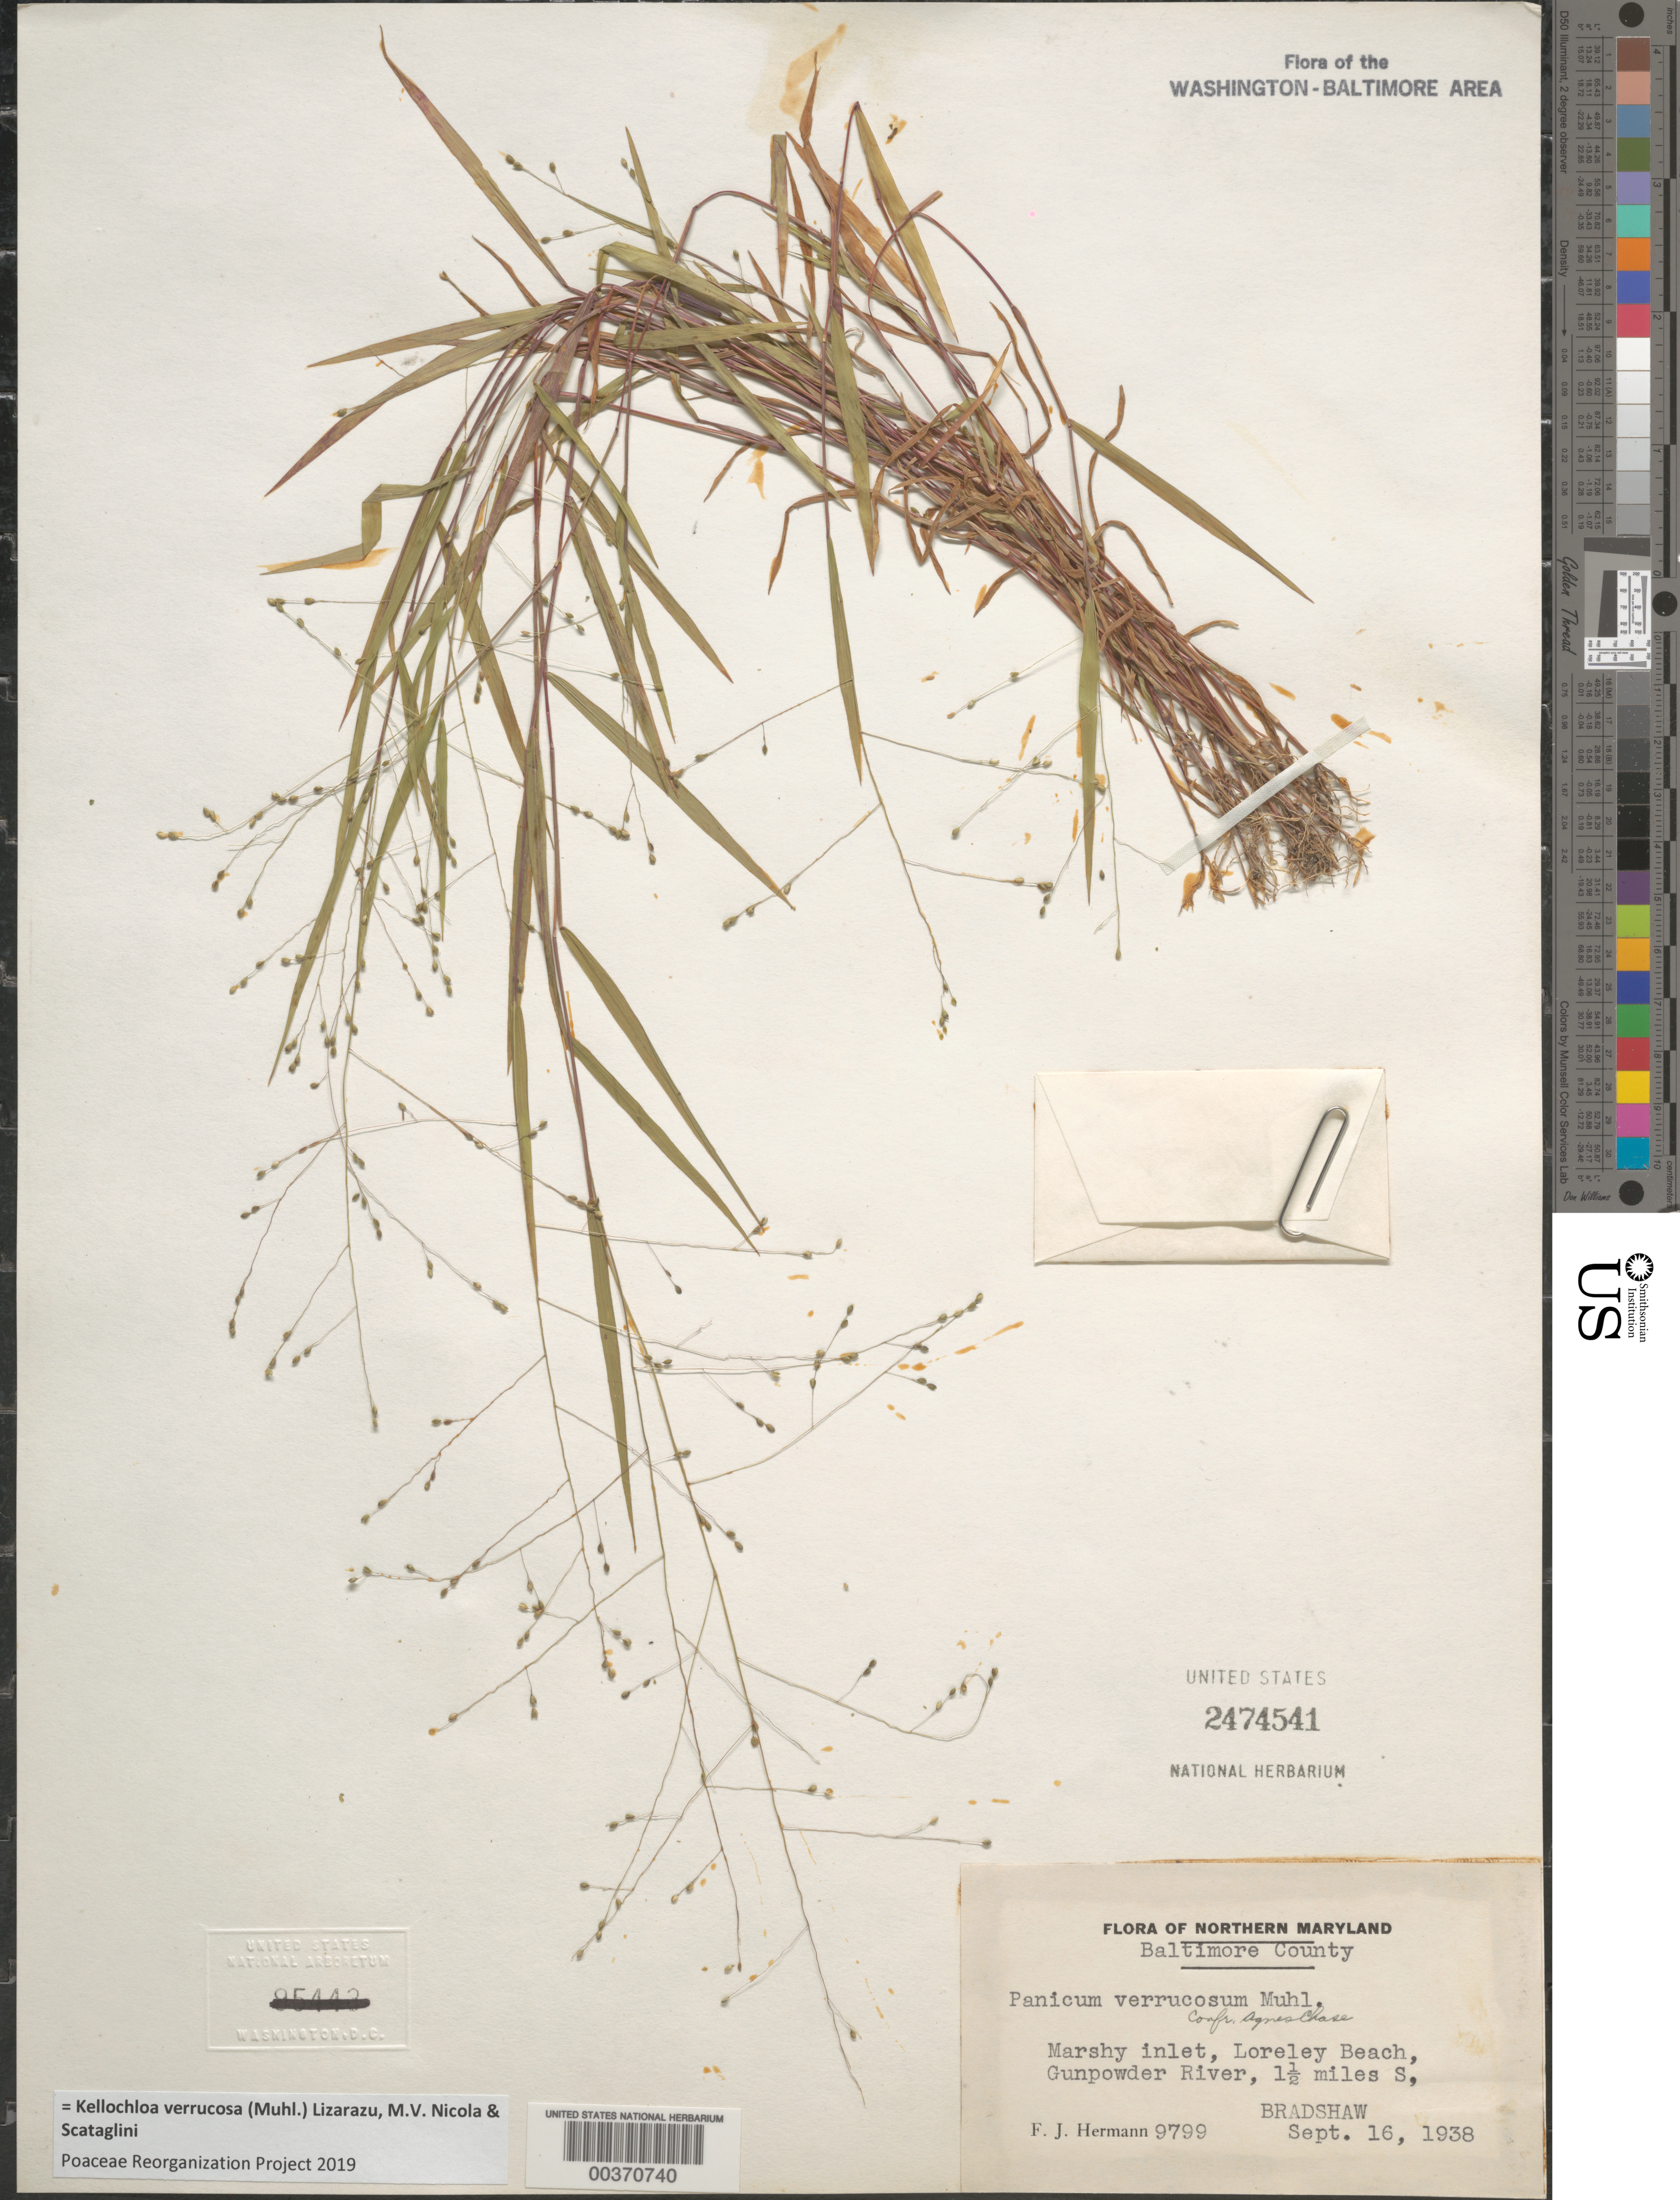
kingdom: Plantae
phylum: Tracheophyta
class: Liliopsida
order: Poales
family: Poaceae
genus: Panicum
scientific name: Panicum verrucosum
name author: Muhl.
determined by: Chase, [M.] Agnes, (US)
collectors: F. J. Hermann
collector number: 9799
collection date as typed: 16 Sep 1938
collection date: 1938-09-16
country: United States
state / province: Maryland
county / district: Baltimore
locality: Loreley Beach, Gunpowder River, 1 1/2 miles S of Bradshaw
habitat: Marshy inlet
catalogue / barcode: US 2474541